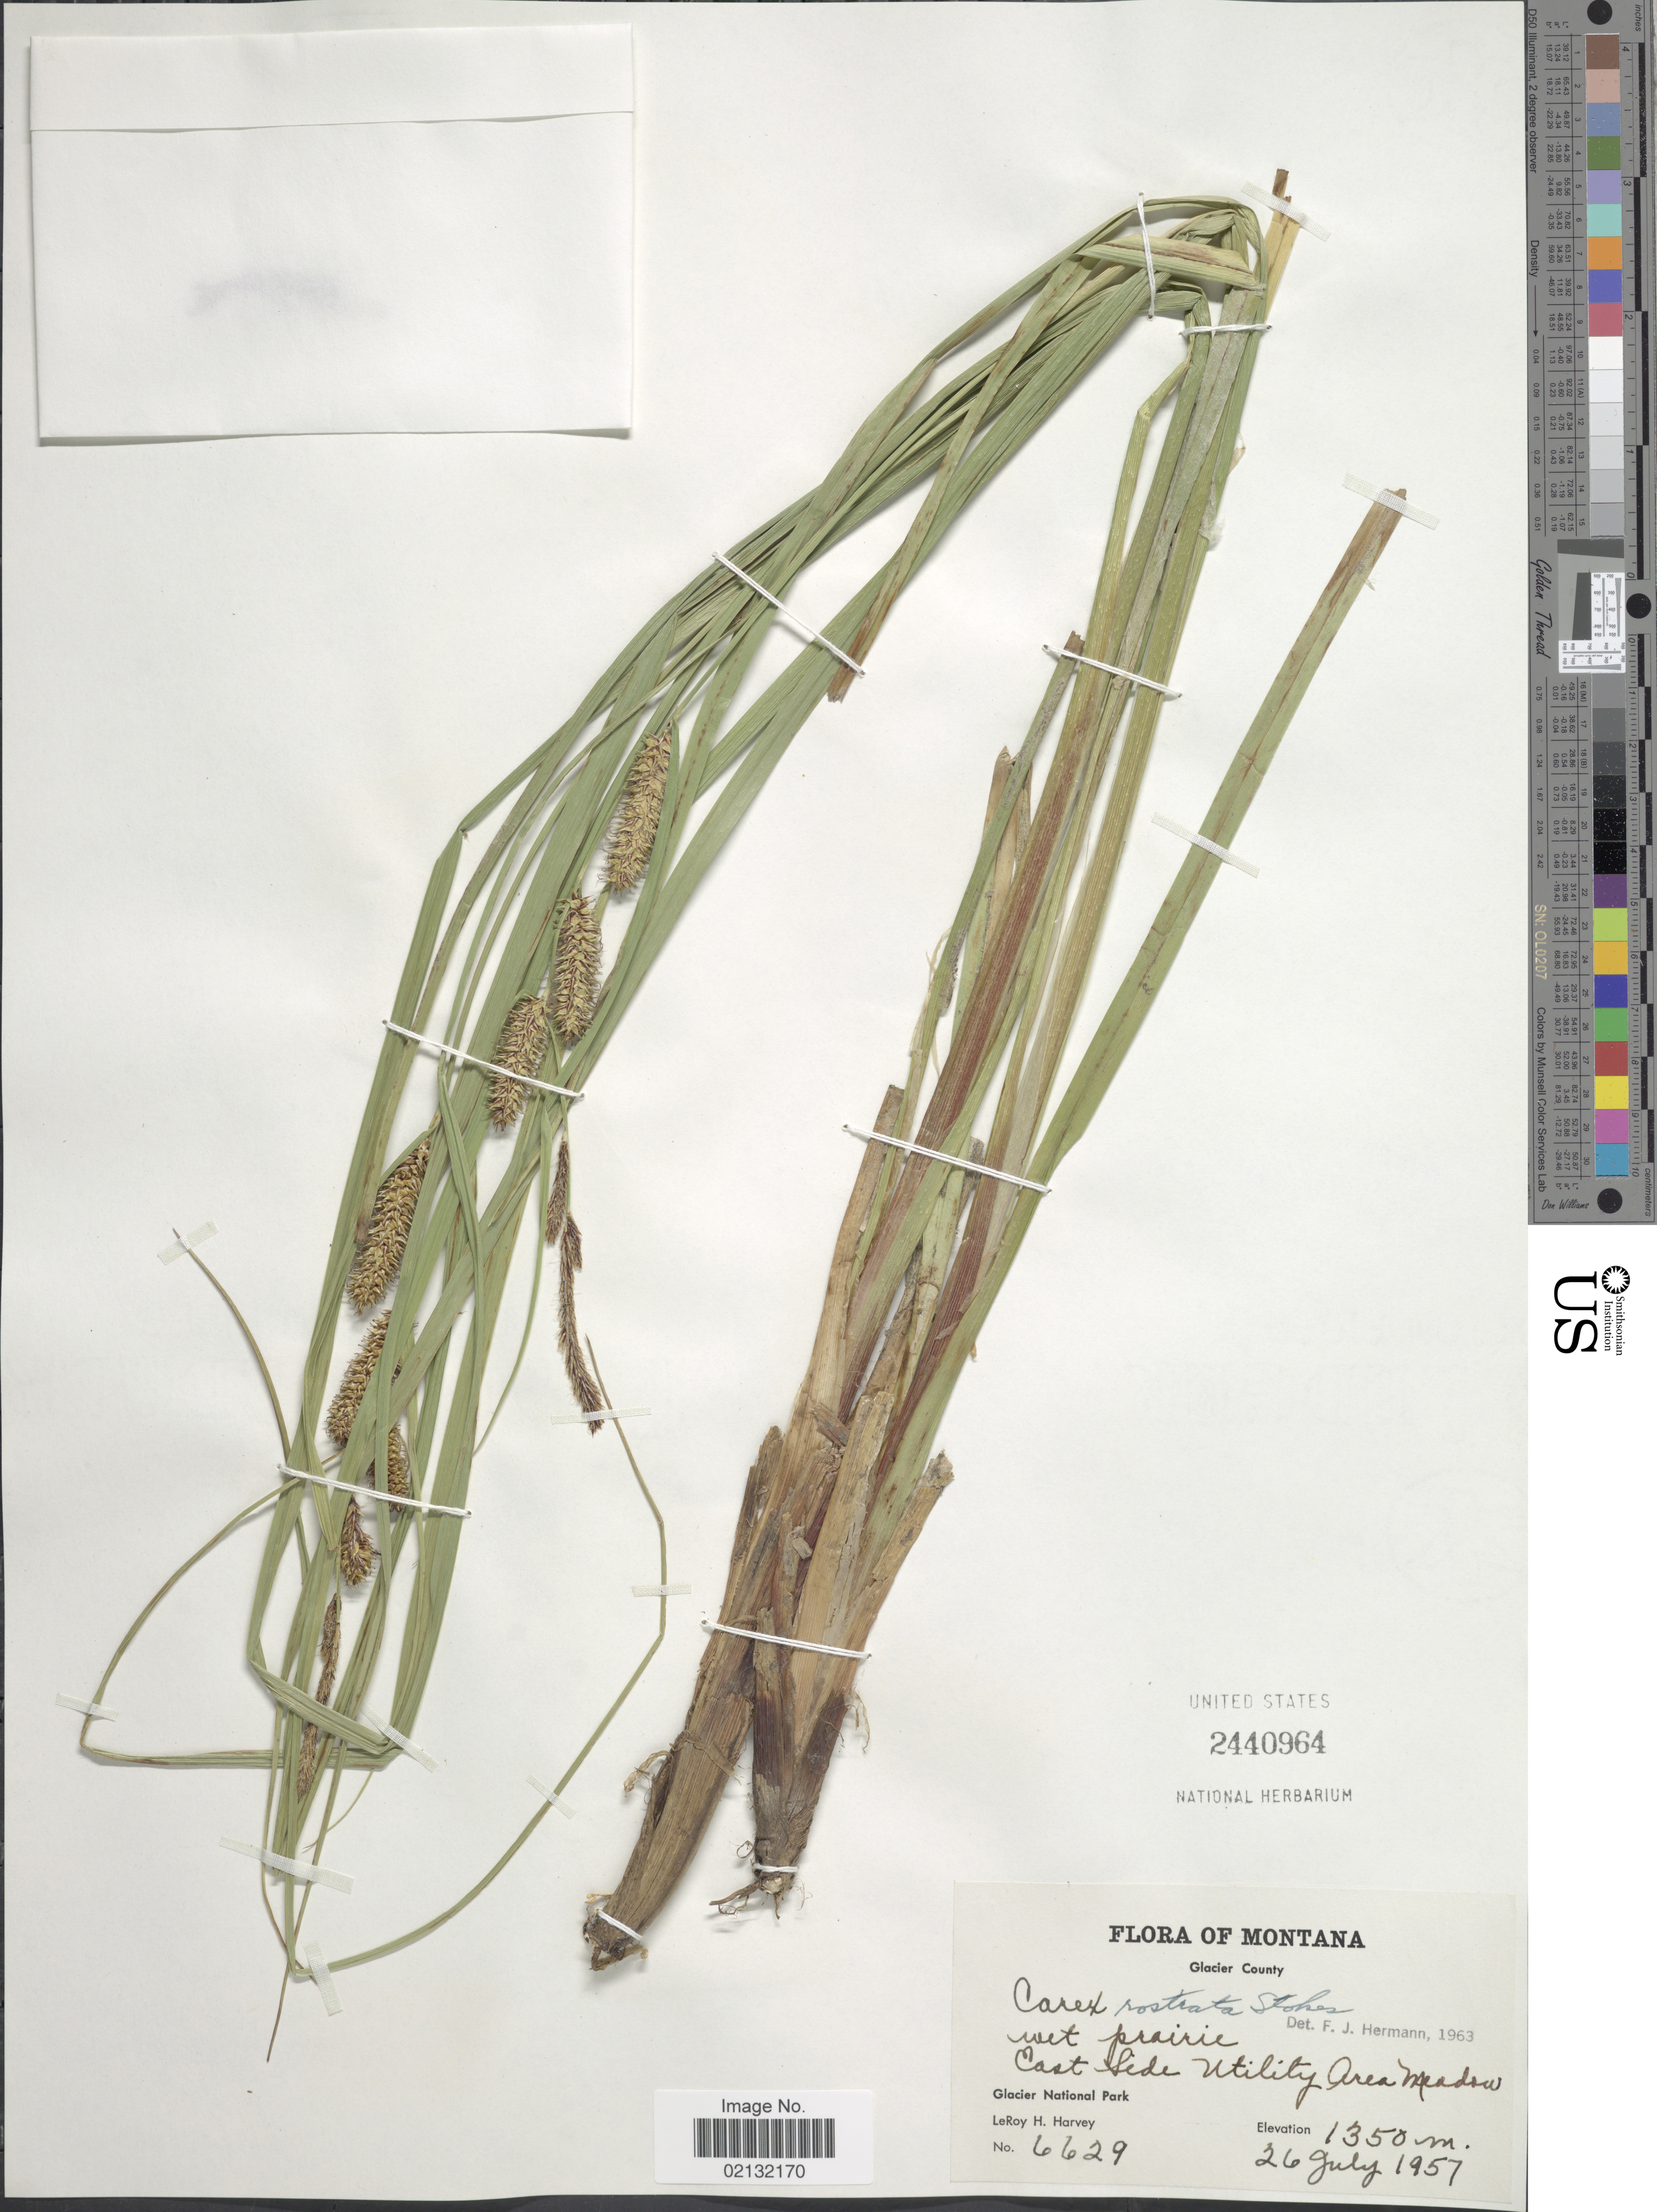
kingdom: Plantae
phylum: Tracheophyta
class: Liliopsida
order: Poales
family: Cyperaceae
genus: Carex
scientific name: Carex rostrata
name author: Stokes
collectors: L. H. Harvey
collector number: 6629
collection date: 1957-07-26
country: United States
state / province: Montana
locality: Montana, Glacier County, East Side Utility Area Meadow. Glacier National Park.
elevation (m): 1350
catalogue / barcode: US 2440964